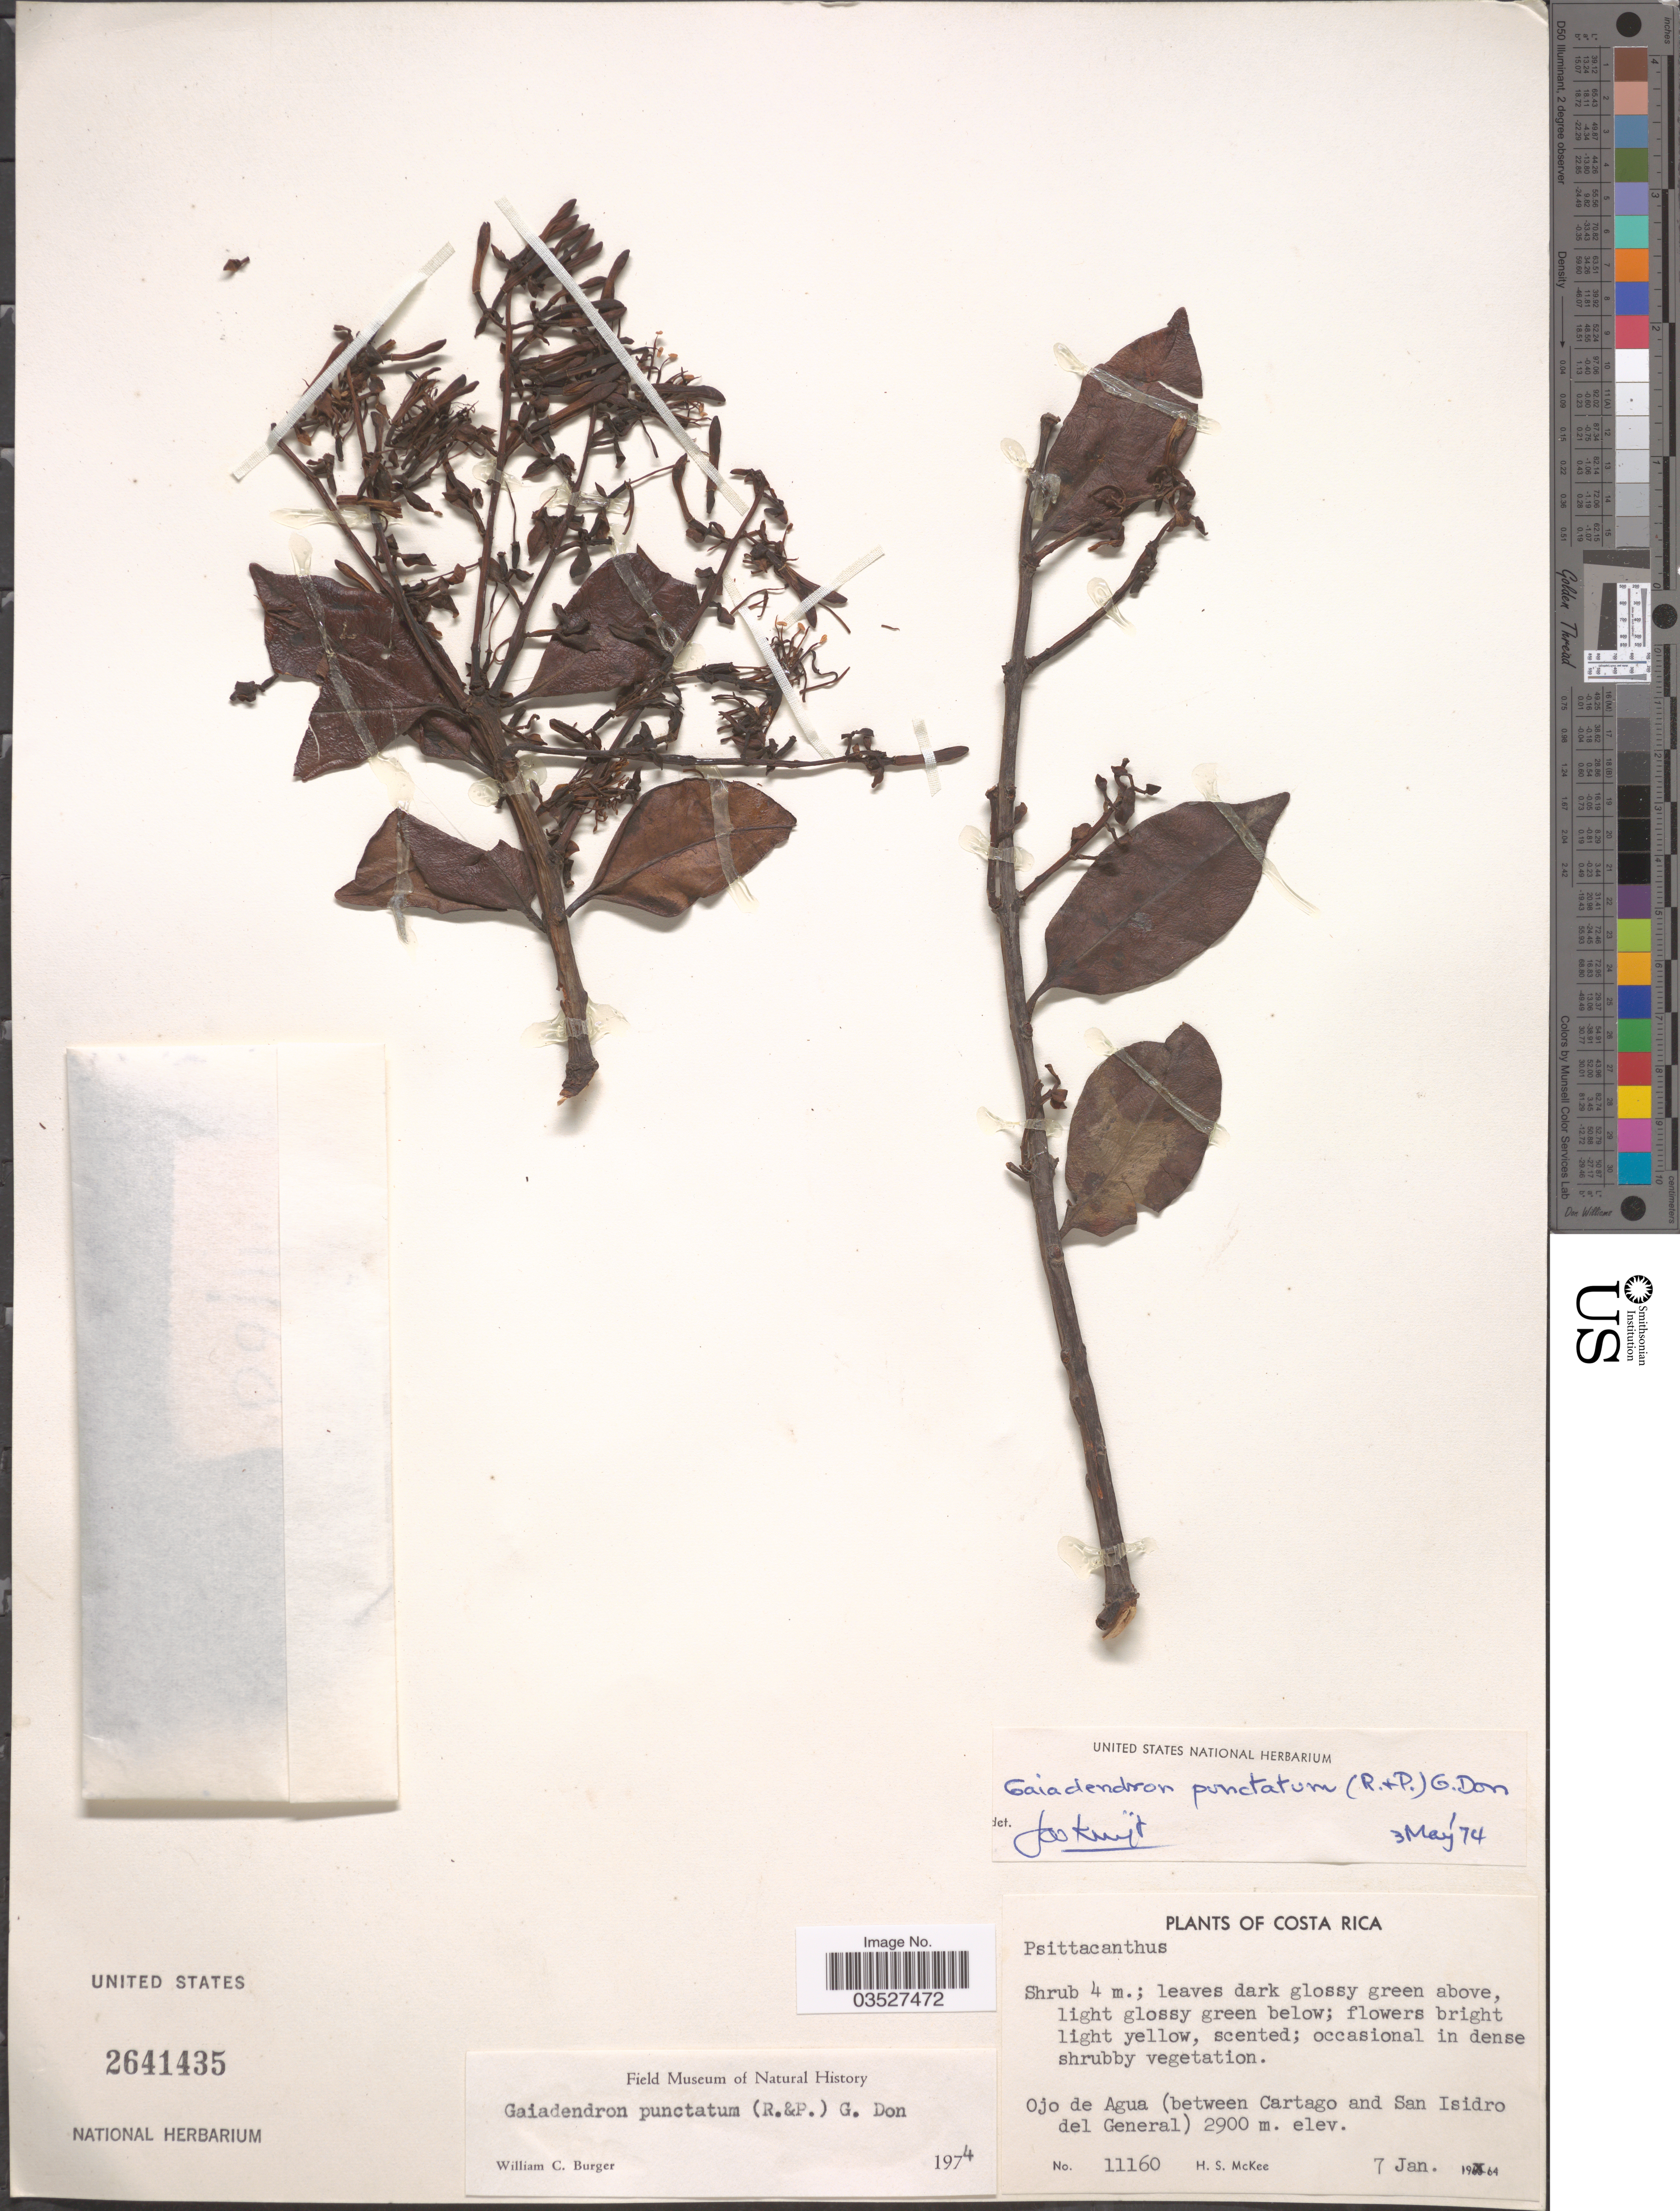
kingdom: Plantae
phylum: Tracheophyta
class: Magnoliopsida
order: Santalales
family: Loranthaceae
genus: Gaiadendron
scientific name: Gaiadendron punctatum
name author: (Ruiz & Pav.) G. Don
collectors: H. S. McKee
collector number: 11160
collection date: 1964-01-07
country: Costa Rica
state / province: Cartago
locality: Ojo de Agua (between Cartago and San Isidro del General).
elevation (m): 2900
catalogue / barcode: US 2641435